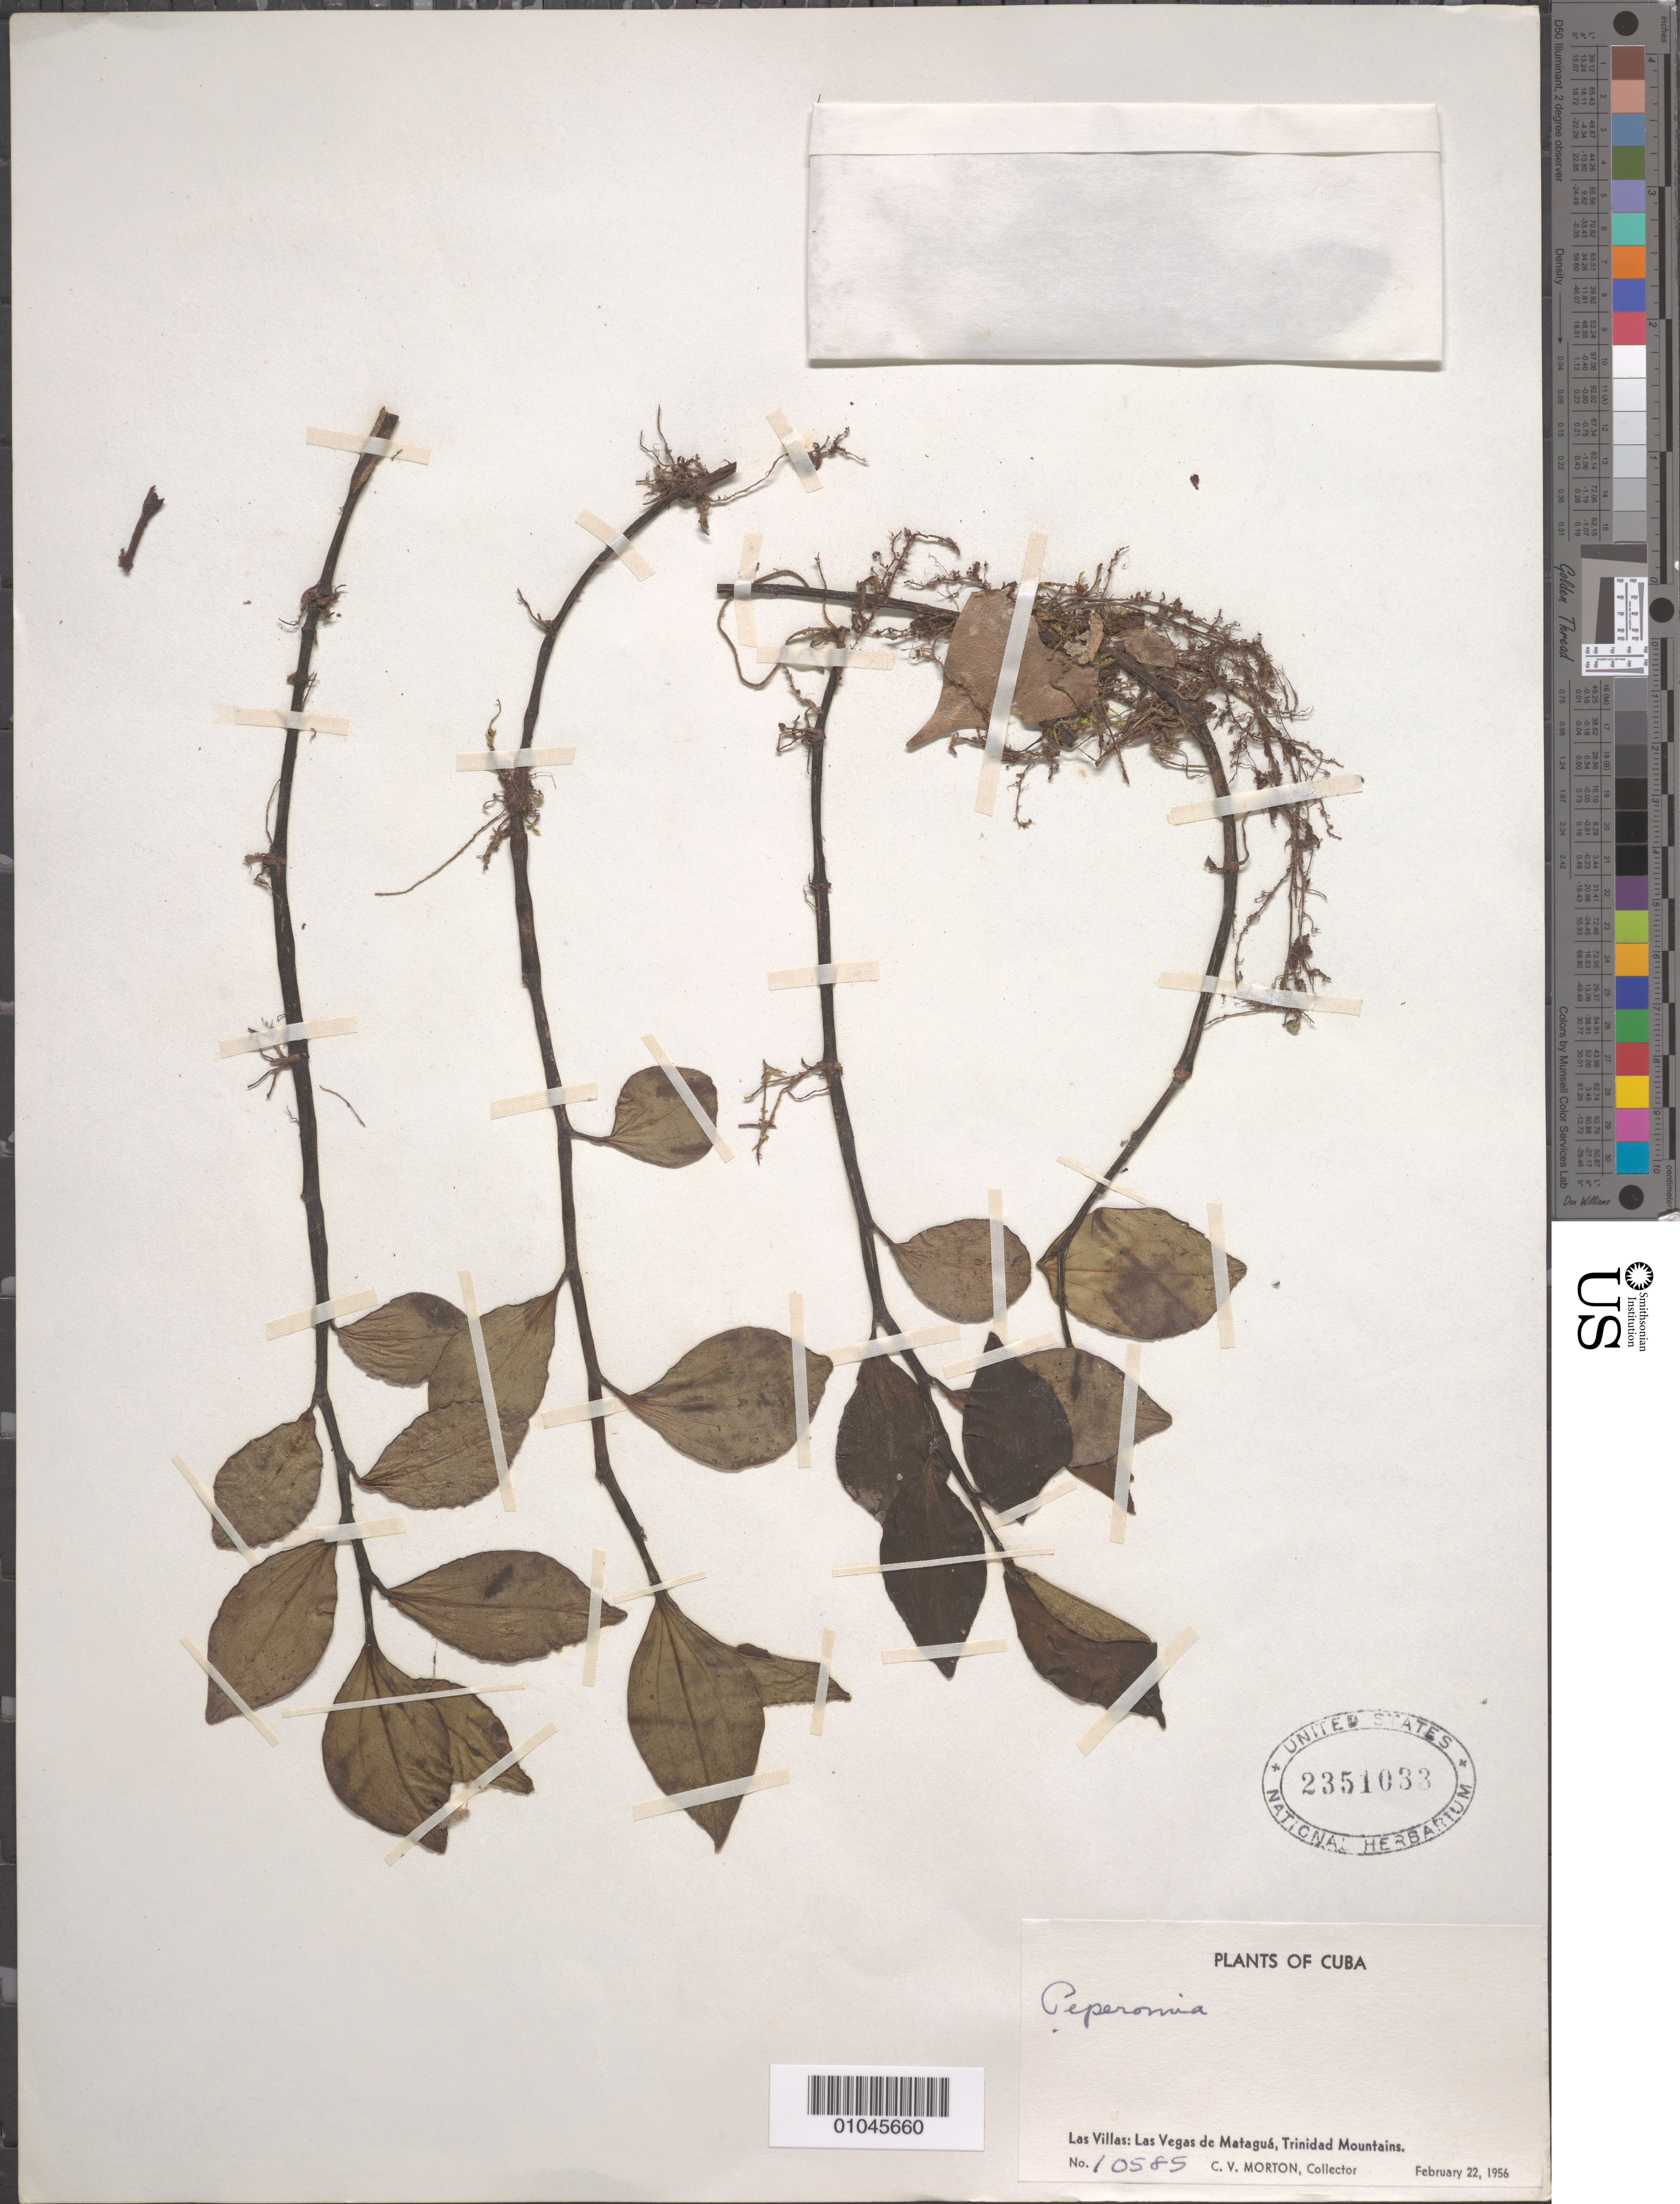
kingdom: Plantae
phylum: Tracheophyta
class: Magnoliopsida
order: Piperales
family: Piperaceae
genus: Peperomia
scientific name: Peperomia sp.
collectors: C. V. Morton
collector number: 10585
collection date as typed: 22 Feb 1956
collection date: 1956-02-22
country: Cuba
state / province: Las Villas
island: Cuba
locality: Las Vegas de Matagua, Trinidad Mts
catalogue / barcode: US 2351033